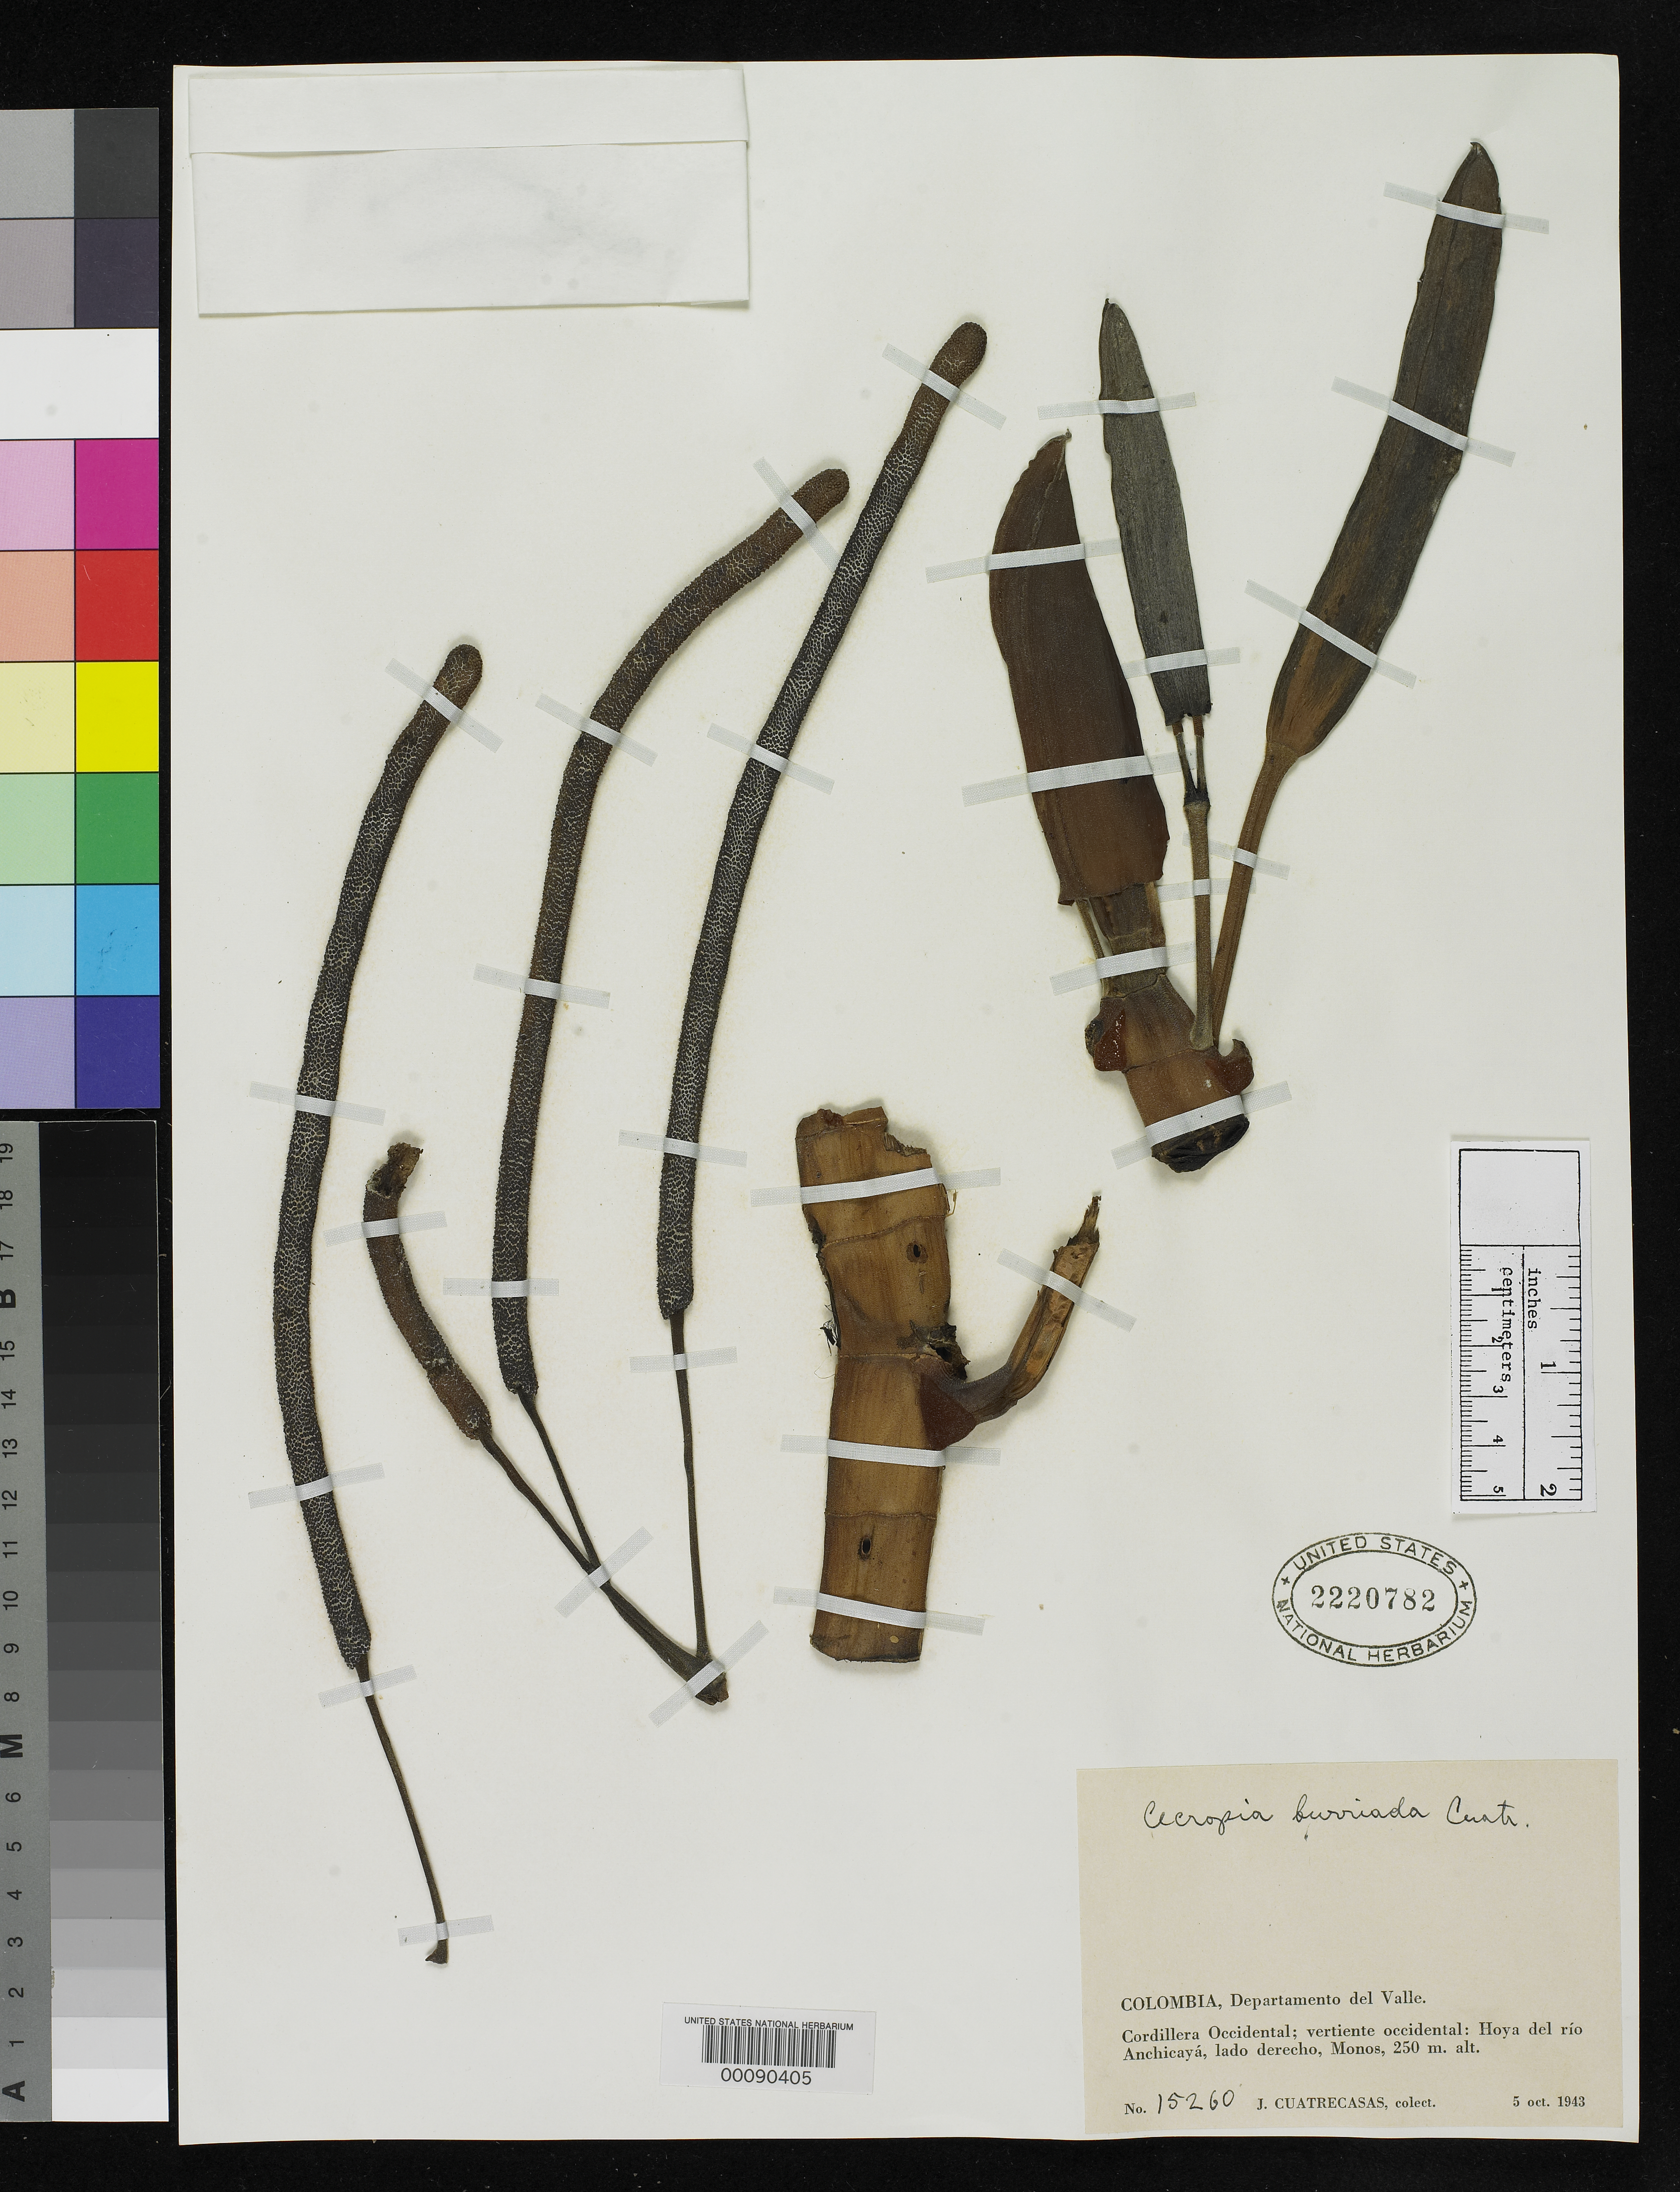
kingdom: Plantae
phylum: Tracheophyta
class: Magnoliopsida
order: Rosales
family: Urticaceae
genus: Cecropia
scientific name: Cecropia burriada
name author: Cuatrec.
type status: Paratype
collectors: J. Cuatrecasas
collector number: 15260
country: Colombia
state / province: Valle del Cauca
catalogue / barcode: US 2220782